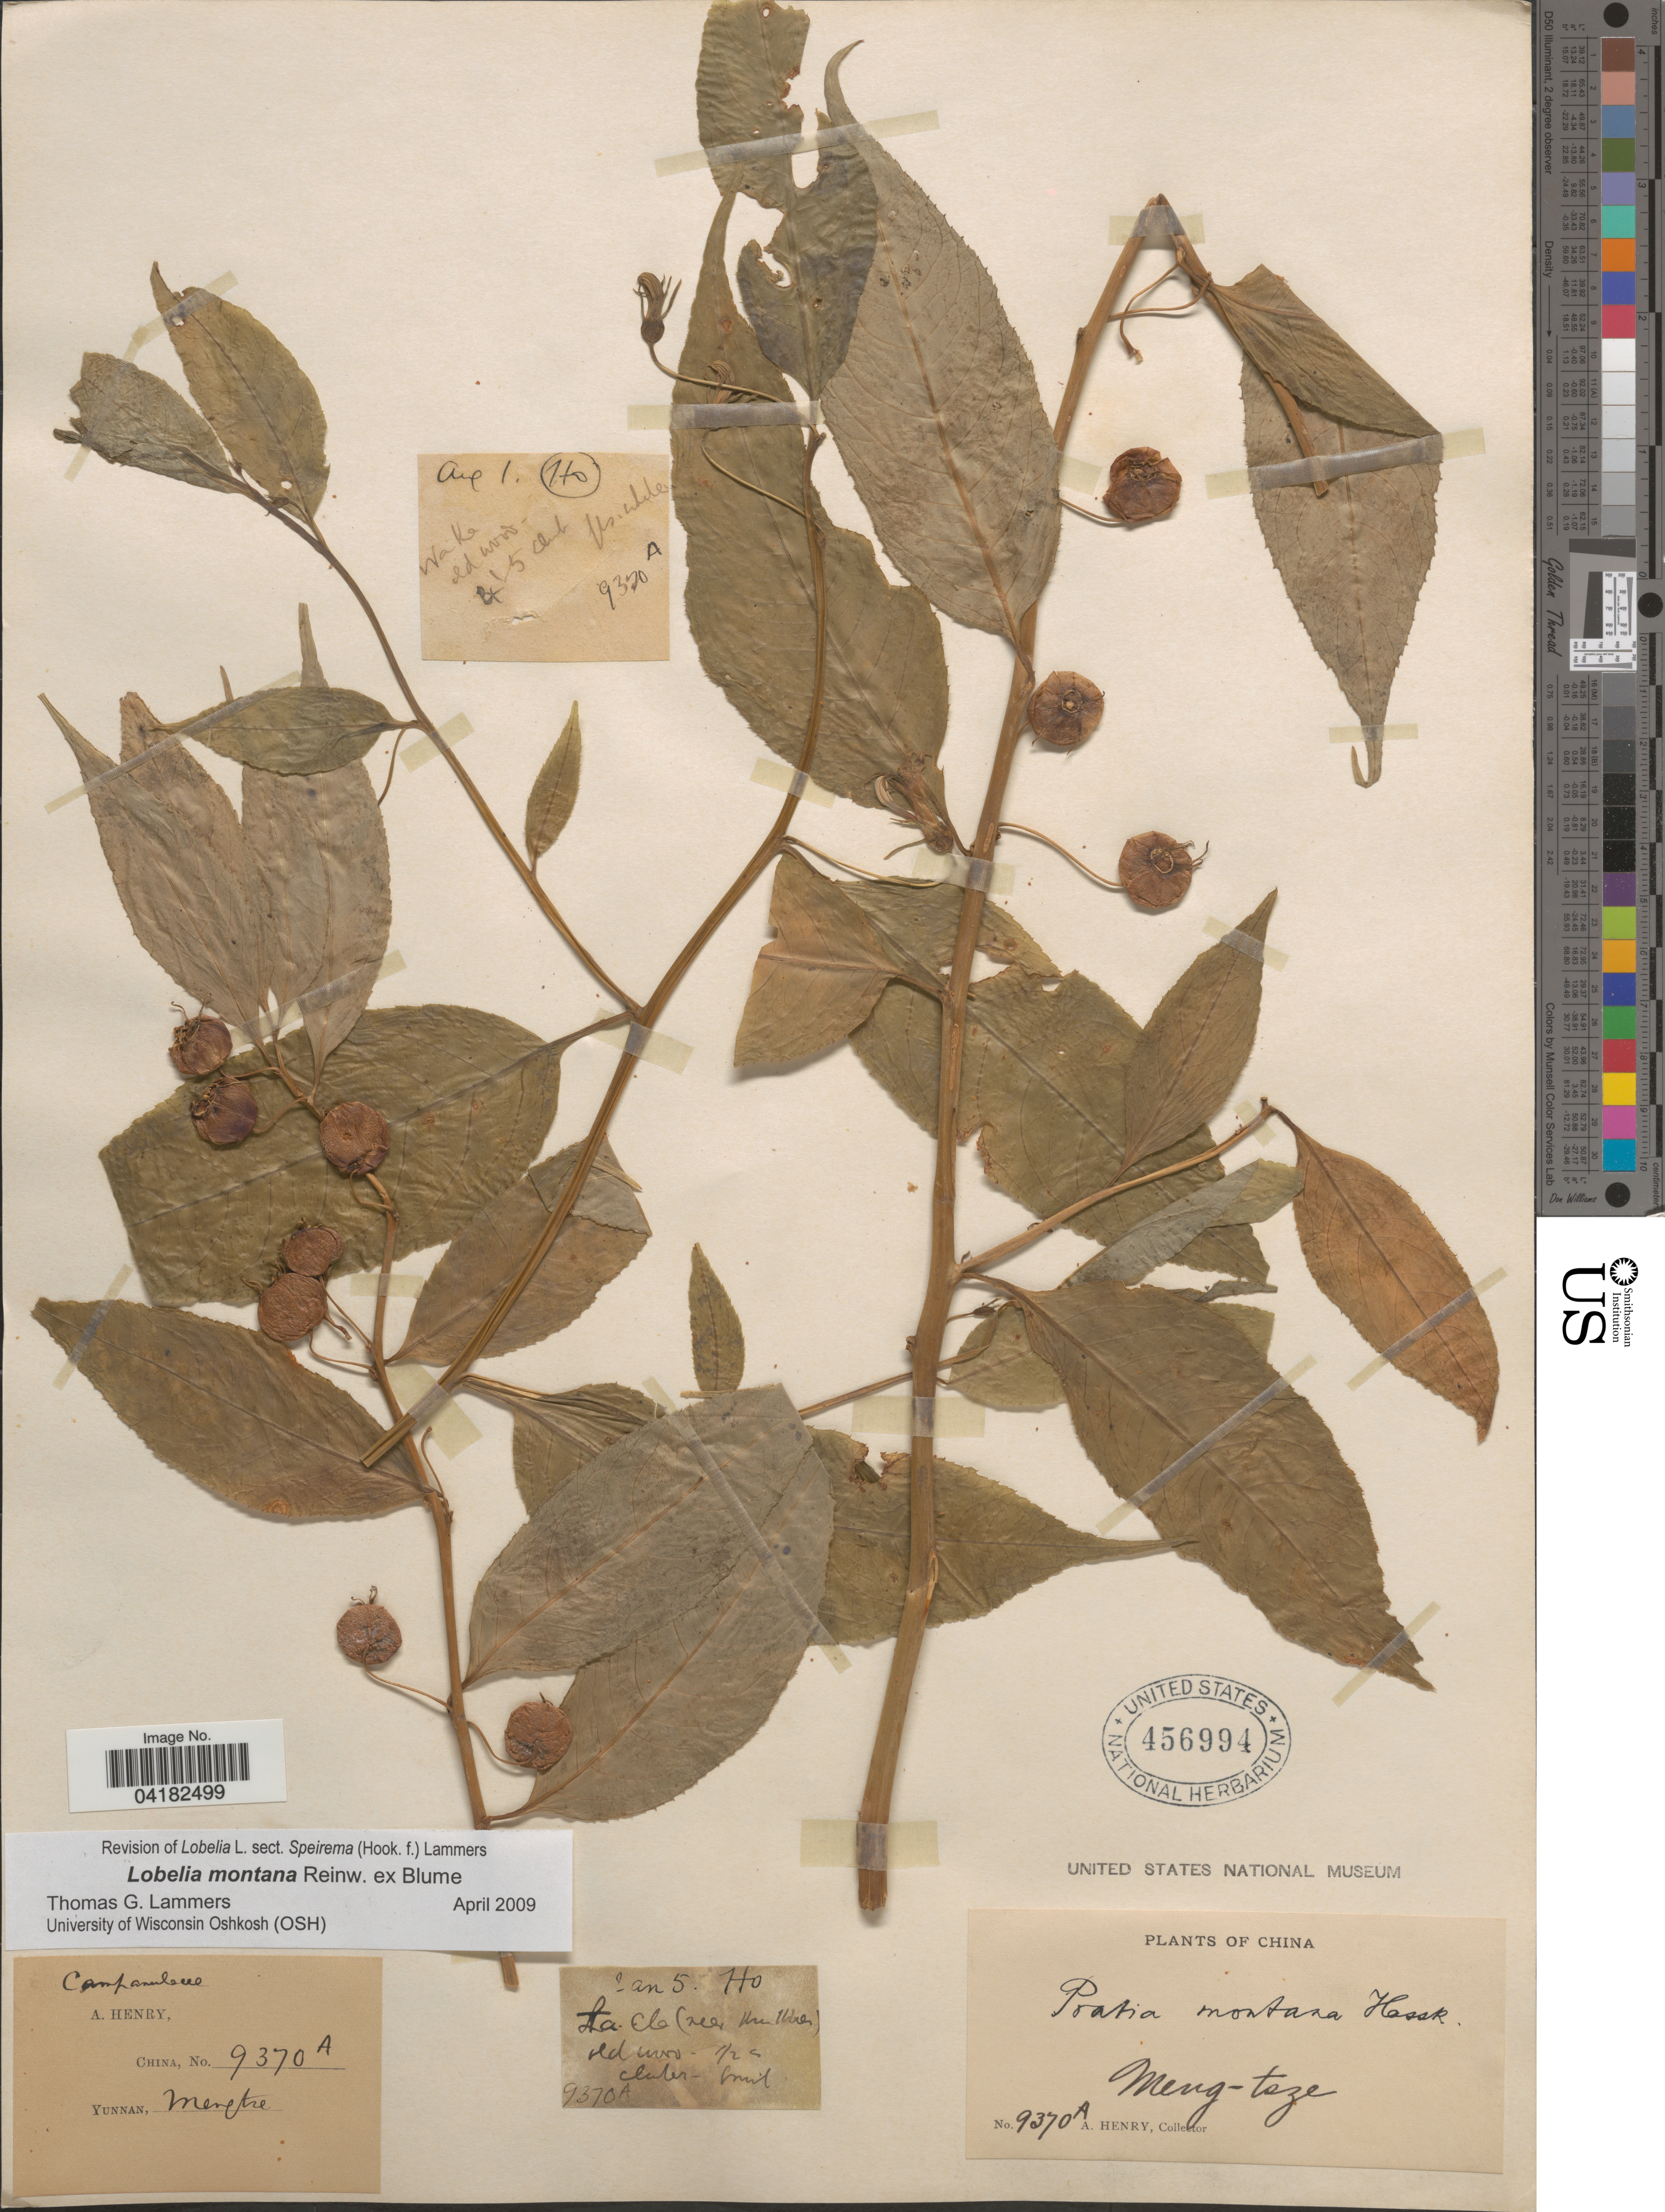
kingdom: Plantae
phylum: Tracheophyta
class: Magnoliopsida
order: Asterales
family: Campanulaceae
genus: Lobelia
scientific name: Lobelia montana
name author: Reinw. ex Blume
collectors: A. Henry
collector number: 9370A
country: China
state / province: Yunnan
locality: Meng-tsze.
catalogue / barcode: US 456994